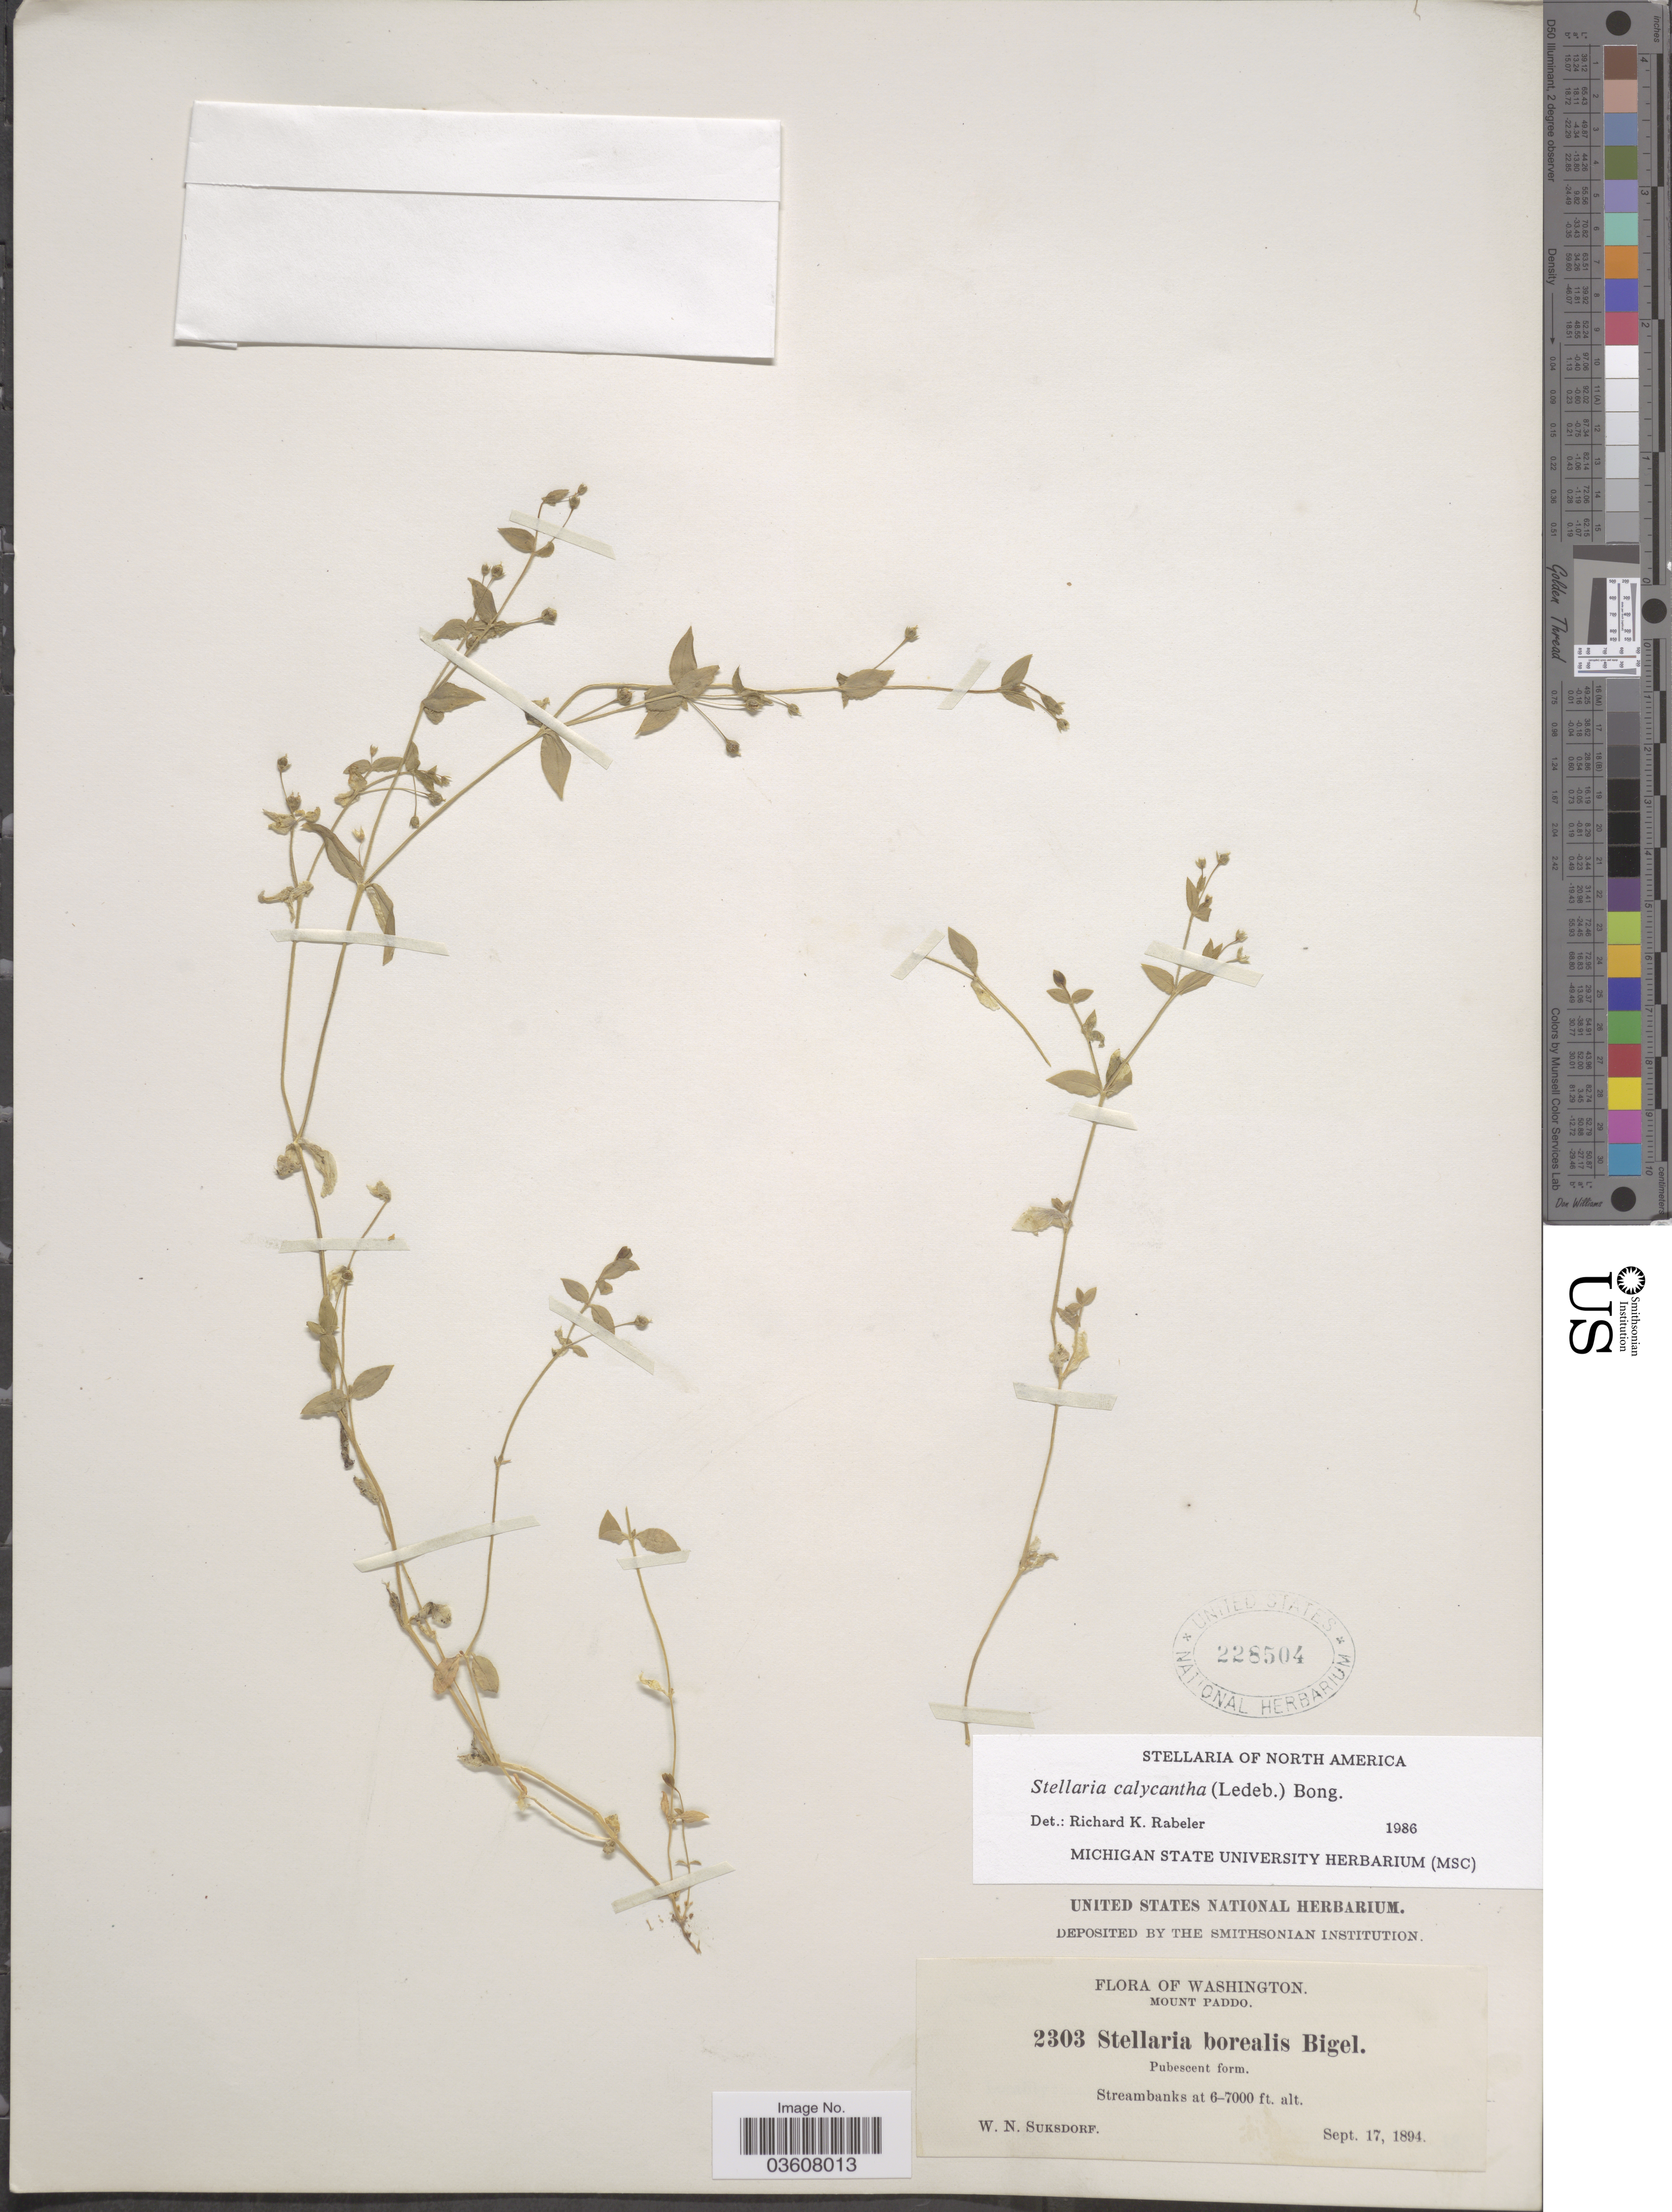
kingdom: Plantae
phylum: Tracheophyta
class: Magnoliopsida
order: Caryophyllales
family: Caryophyllaceae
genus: Stellaria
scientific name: Stellaria calycantha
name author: (Ledeb.) Bong.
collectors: W. N. Suksdorf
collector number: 2303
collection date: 1894-09-17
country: United States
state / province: Washington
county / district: Skamania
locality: Mount Paddo. Streambanks.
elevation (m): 1829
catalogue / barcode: US 228504